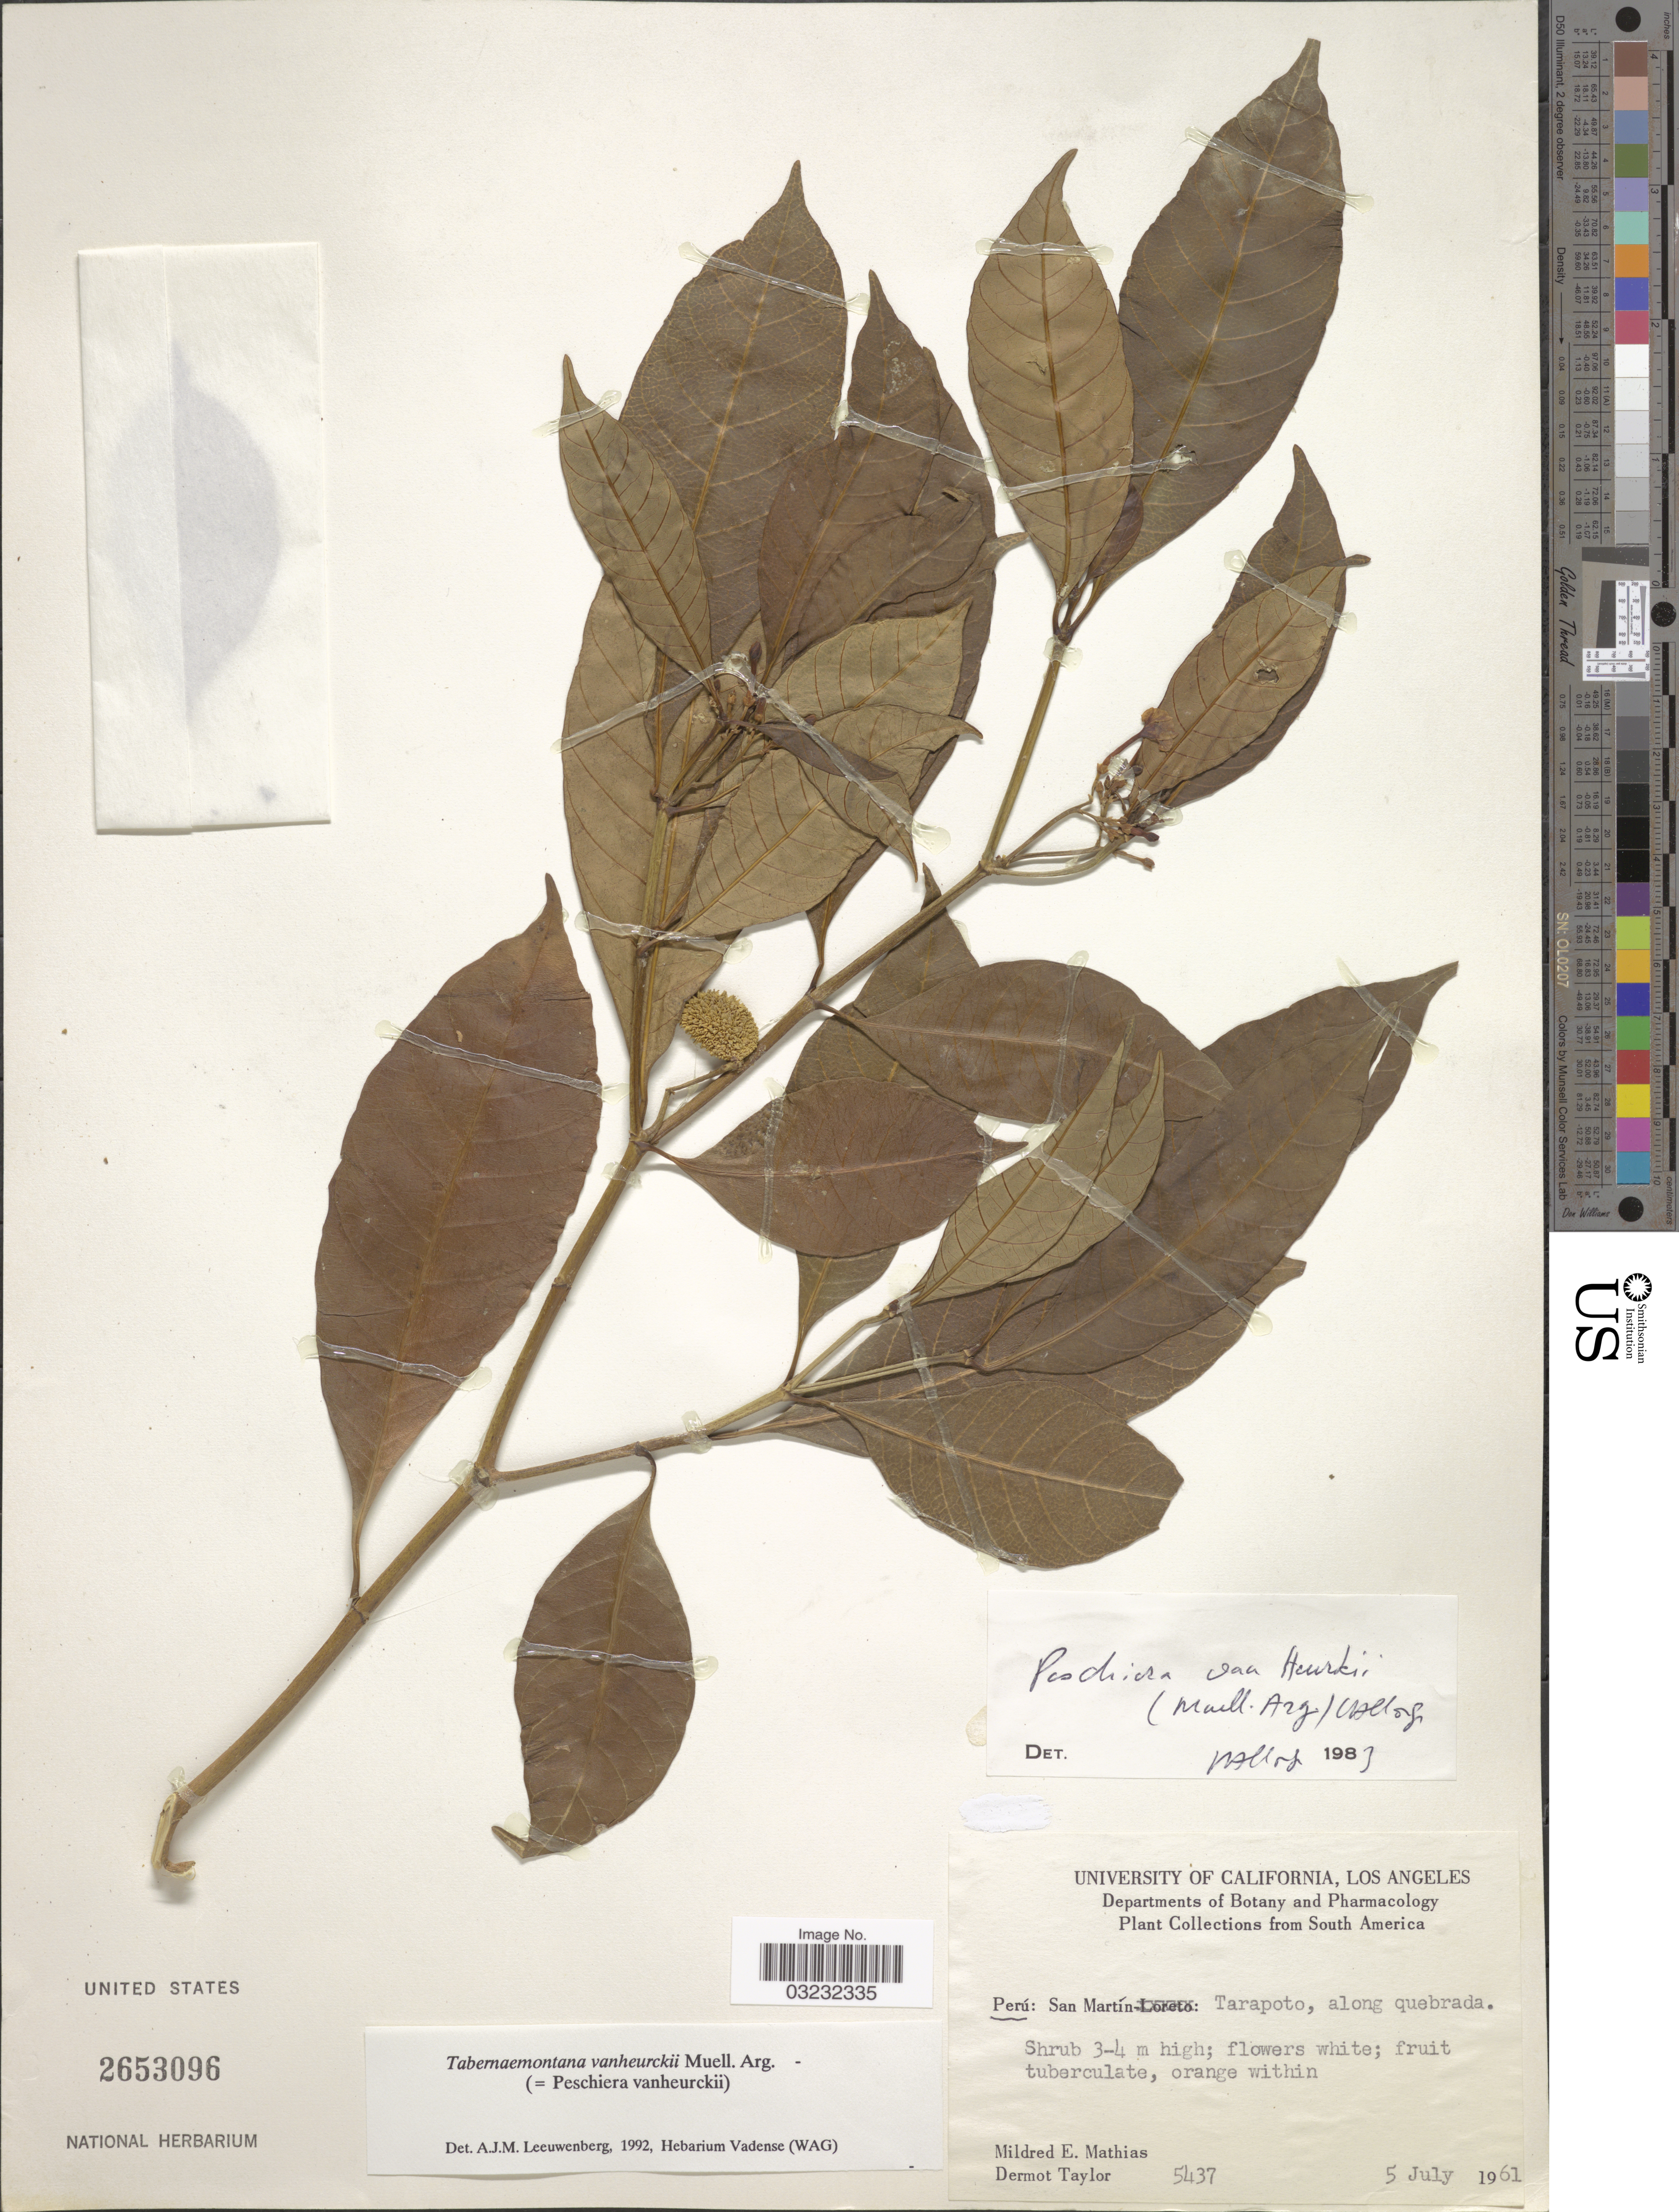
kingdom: Plantae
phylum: Tracheophyta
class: Magnoliopsida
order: Gentianales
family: Apocynaceae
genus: Tabernaemontana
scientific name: Tabernaemontana vanheurckii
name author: Müll. Arg.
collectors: M. E. Mathias & D. Taylor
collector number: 5437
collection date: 1961-07-05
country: Peru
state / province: San Martín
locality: Tarapoto, along quebrada.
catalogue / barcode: US 2653096